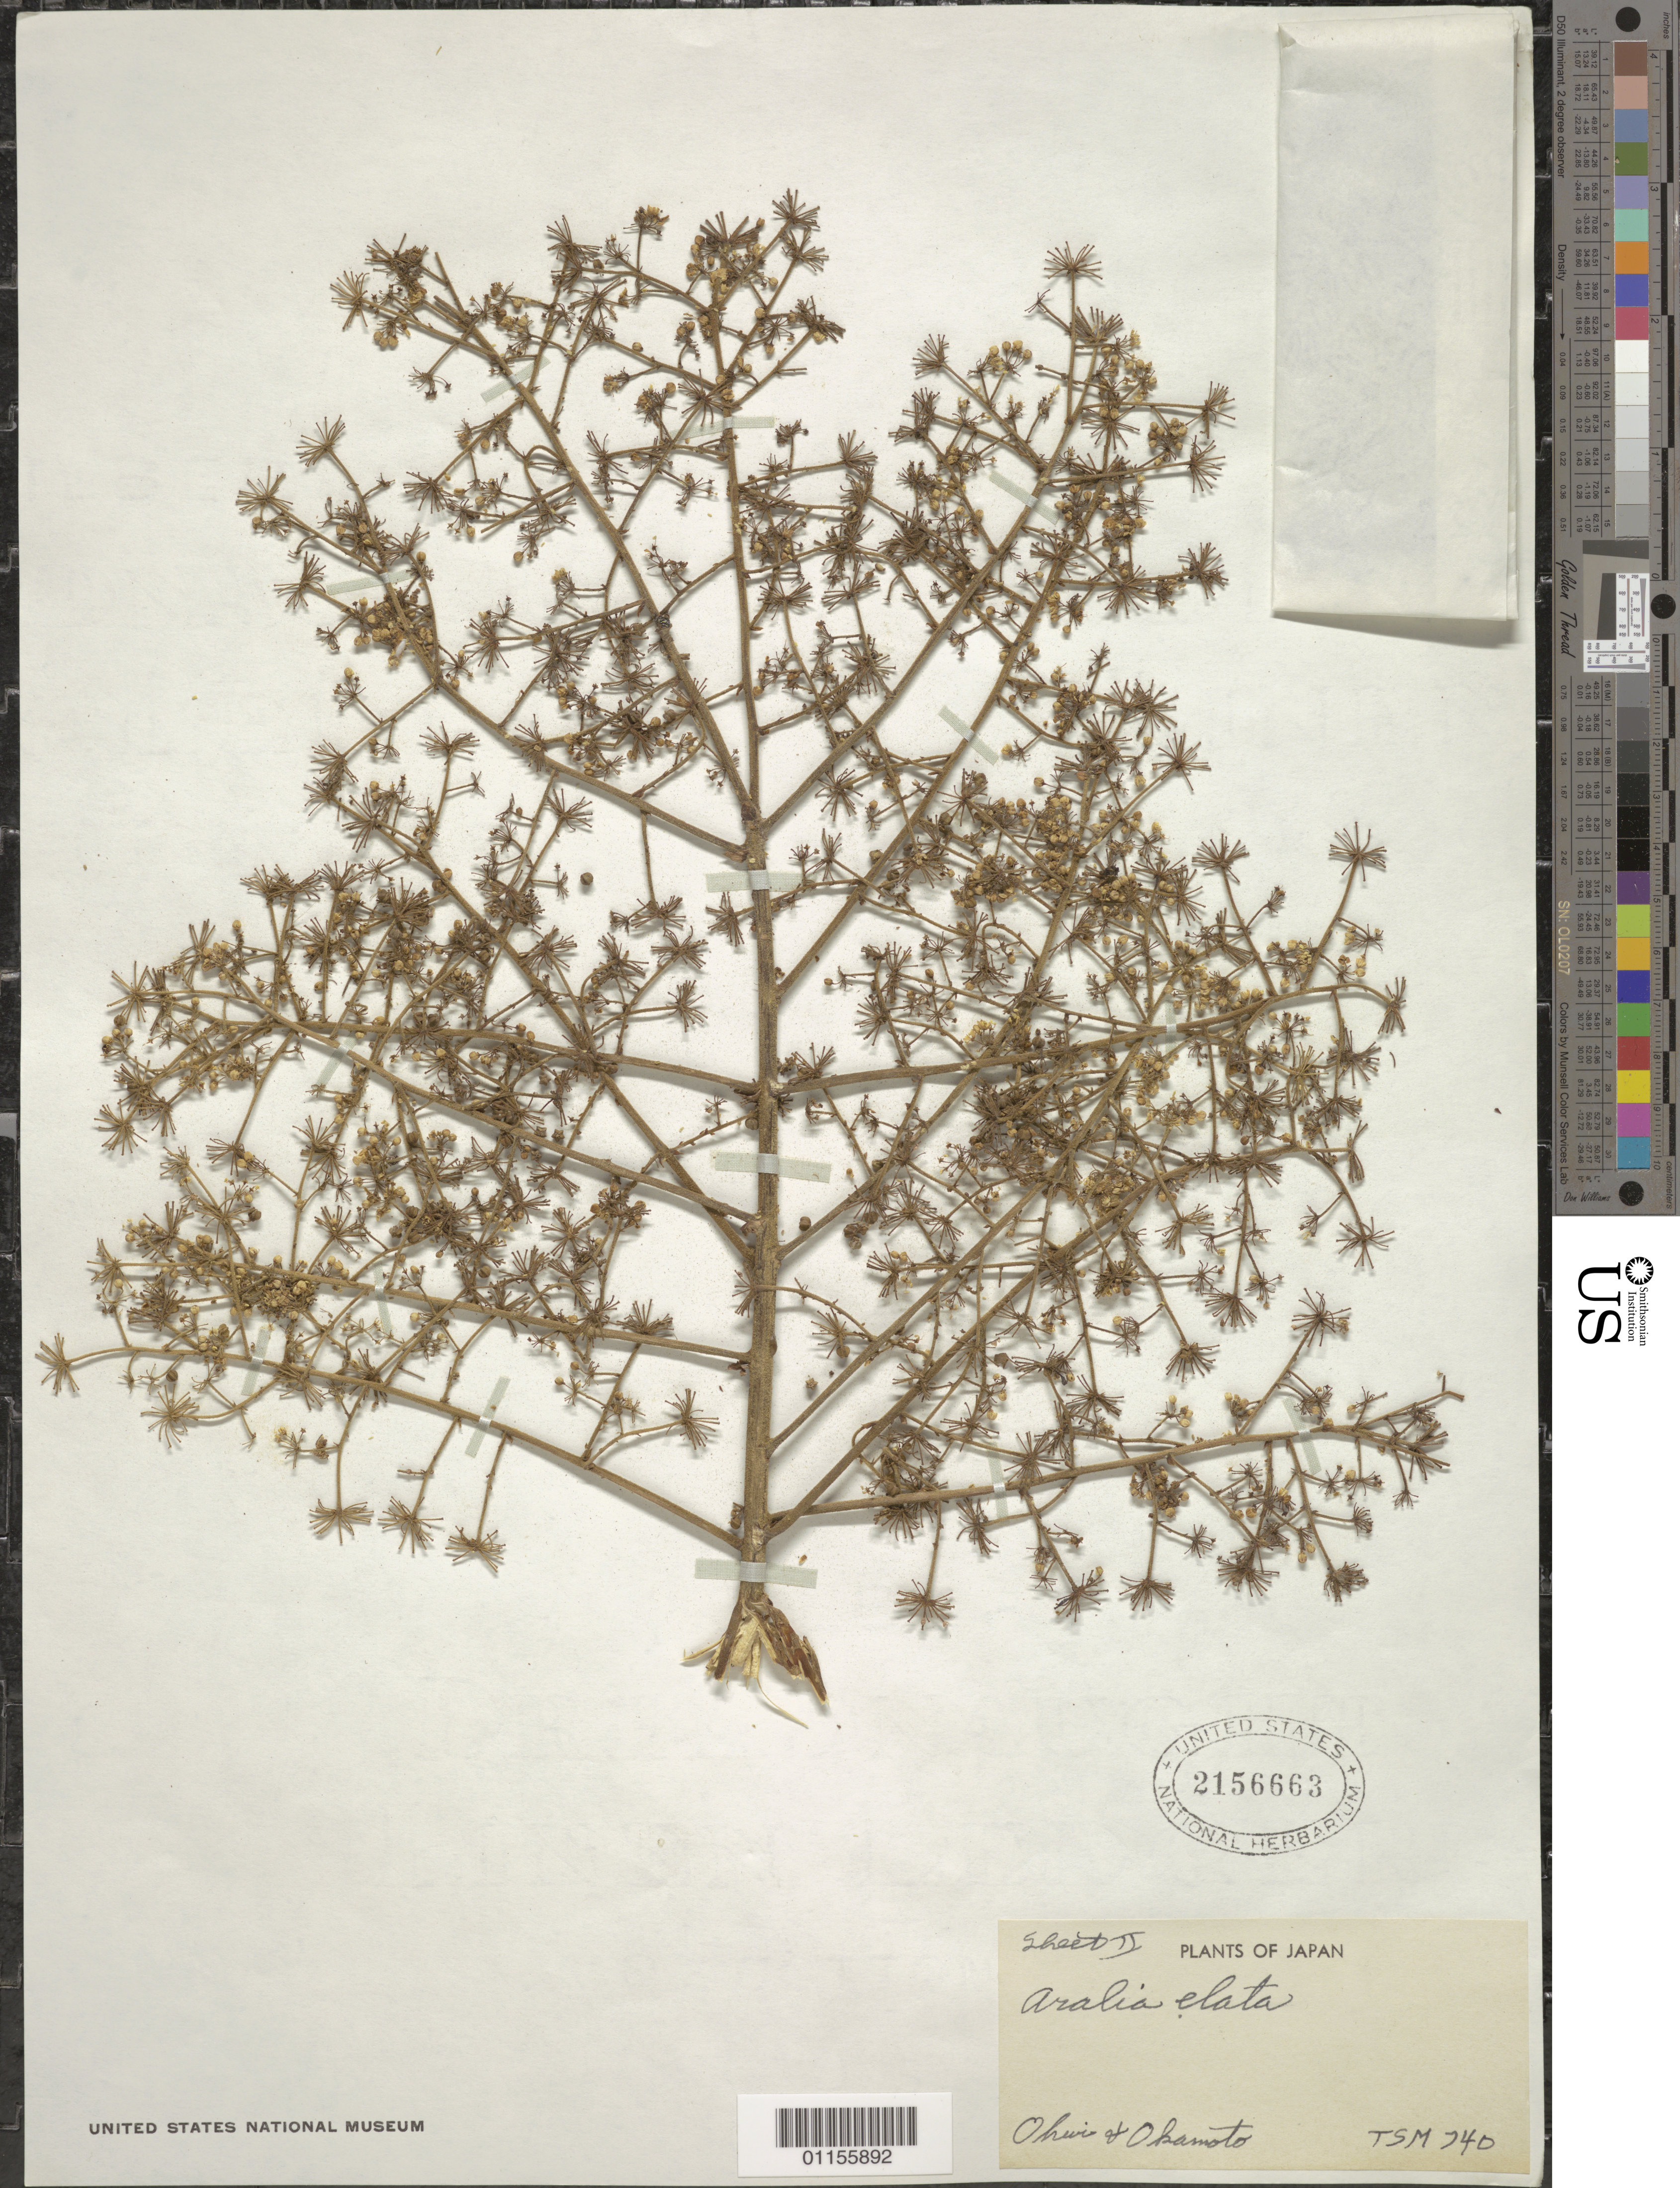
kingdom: Plantae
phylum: Tracheophyta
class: Magnoliopsida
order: Apiales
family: Araliaceae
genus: Aralia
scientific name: Aralia elata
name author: (Miq.) Seem.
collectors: J. Ohwi & K. Okamoto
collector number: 740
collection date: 1953-09-16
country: Japan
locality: Hondo: Kirinzan in Echigo.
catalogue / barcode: US 2156663